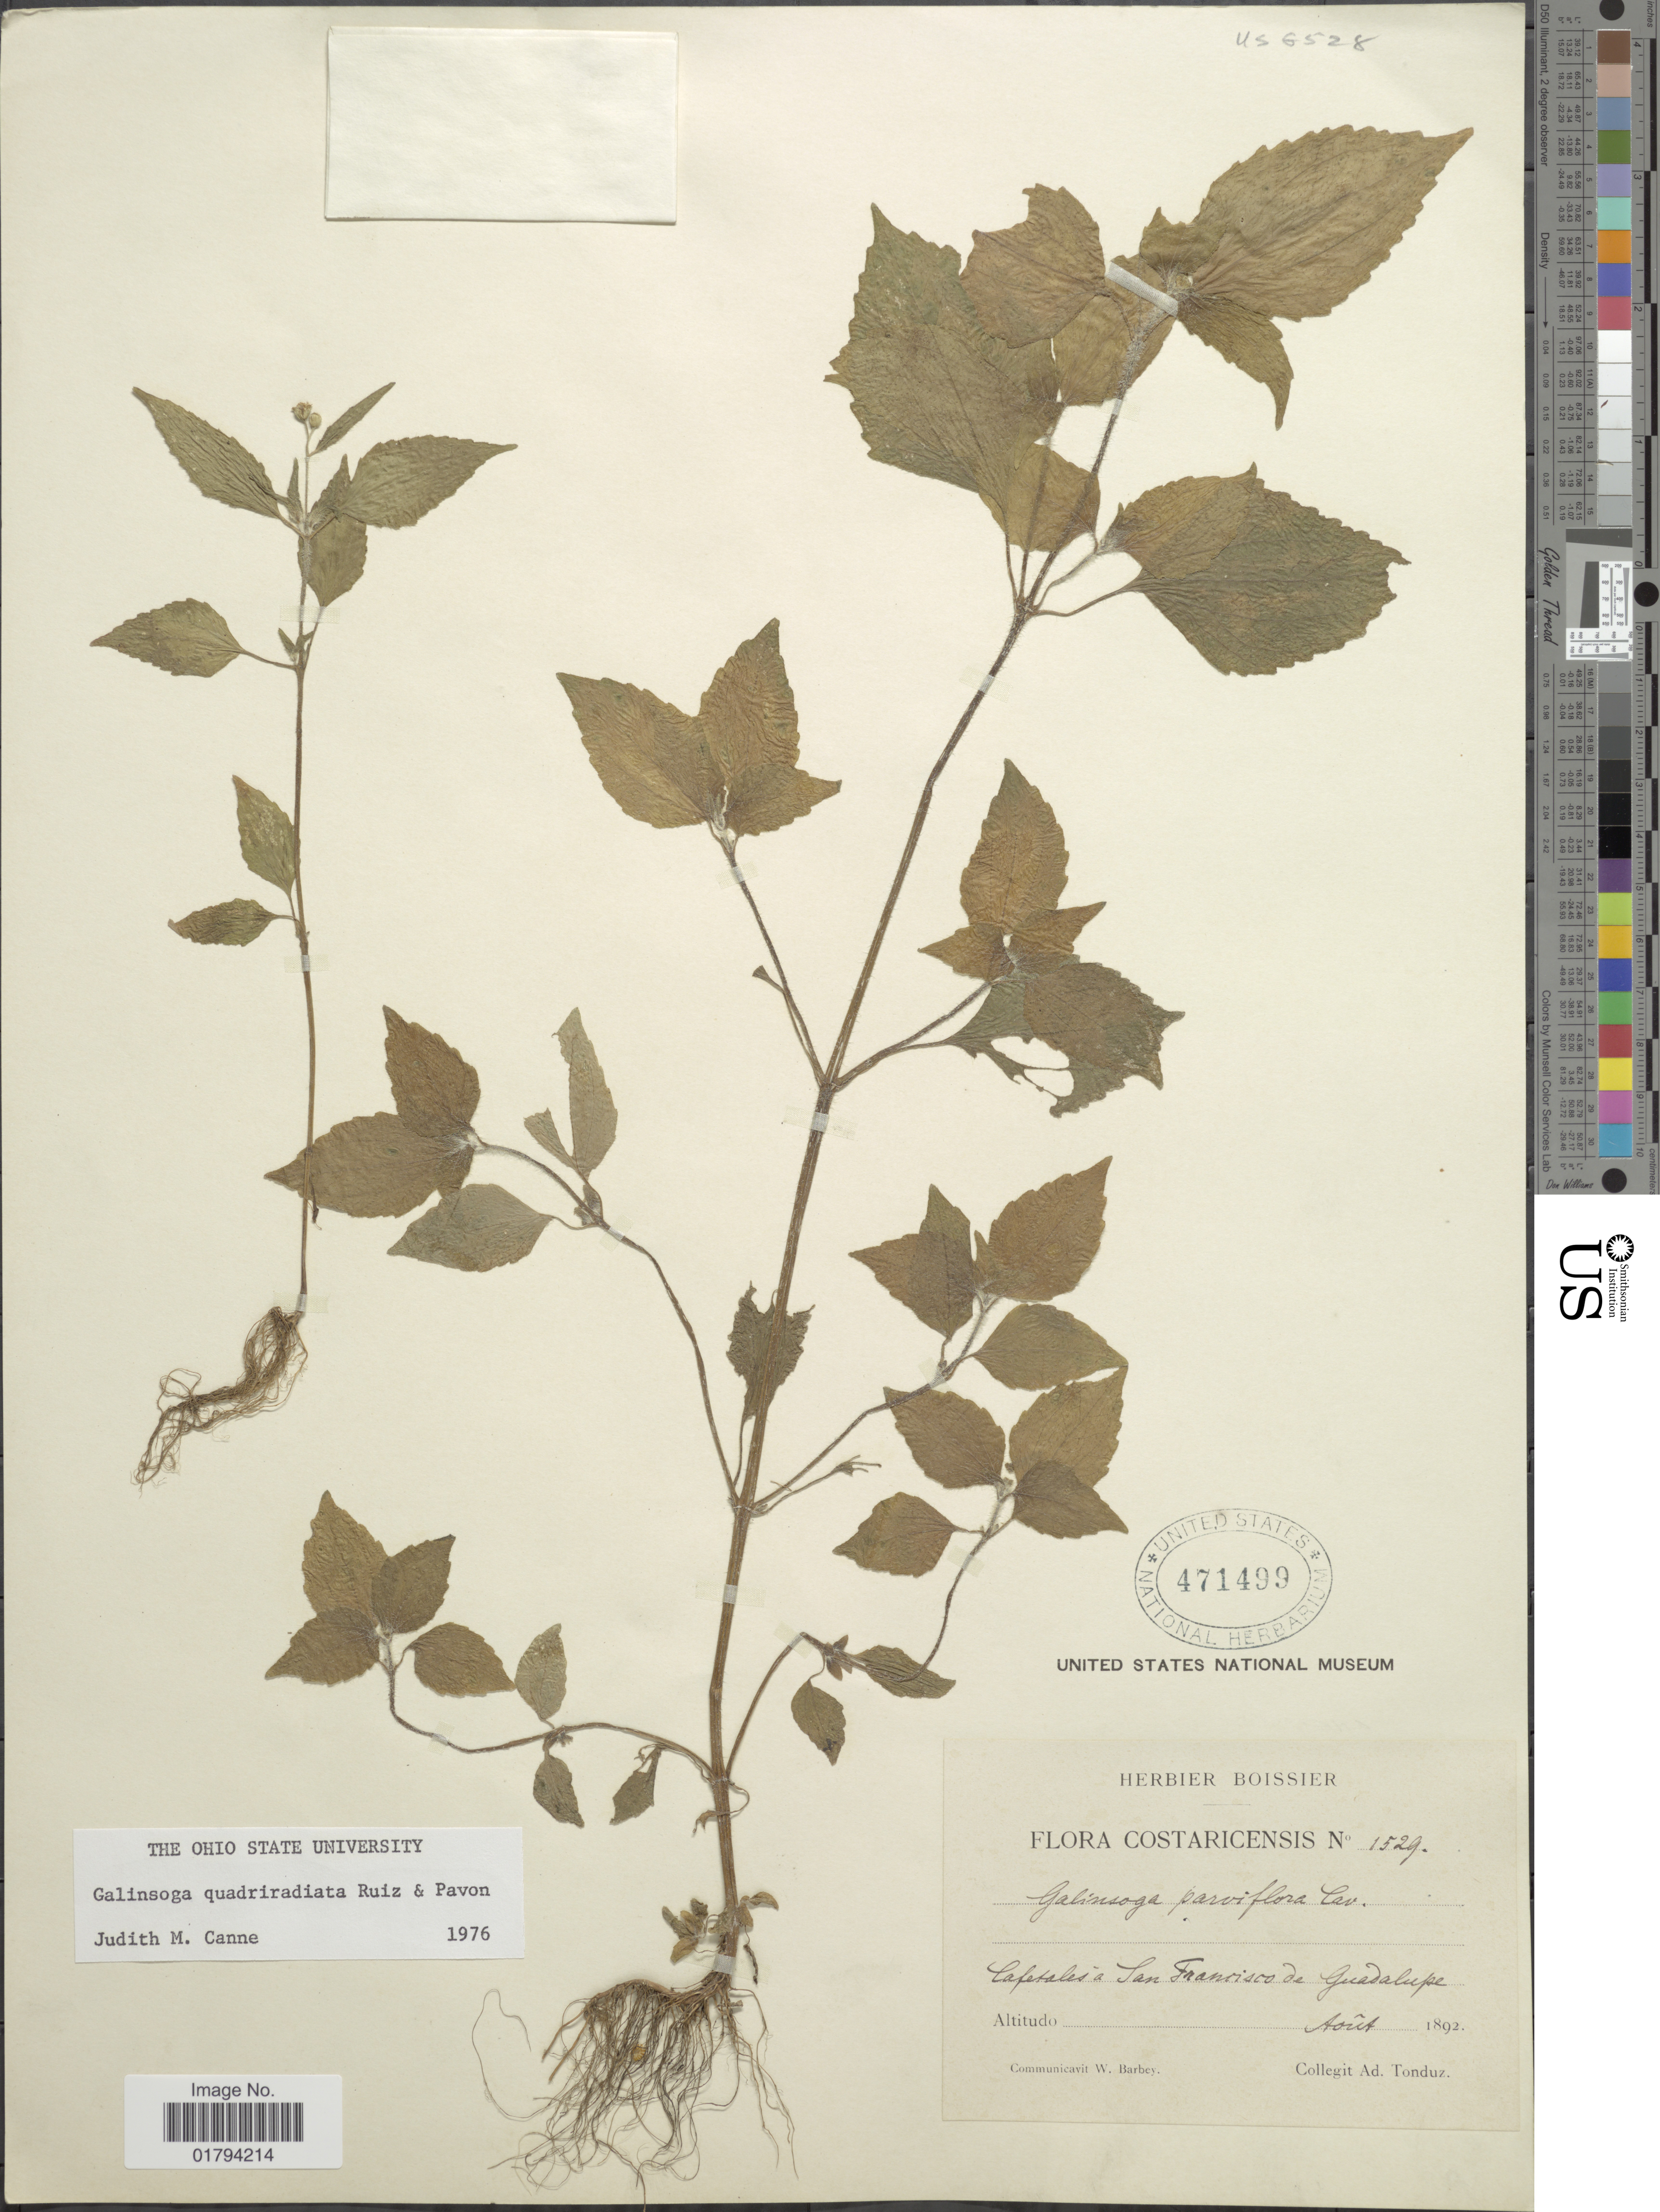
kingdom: Plantae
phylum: Tracheophyta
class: Magnoliopsida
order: Asterales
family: Asteraceae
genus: Galinsoga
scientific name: Galinsoga quadriradiata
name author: Ruiz & Pav.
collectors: A. Tonduz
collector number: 1529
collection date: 1892-08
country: Costa Rica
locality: Cafetales á San Francisco de Guadalupe.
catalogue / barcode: US 471499